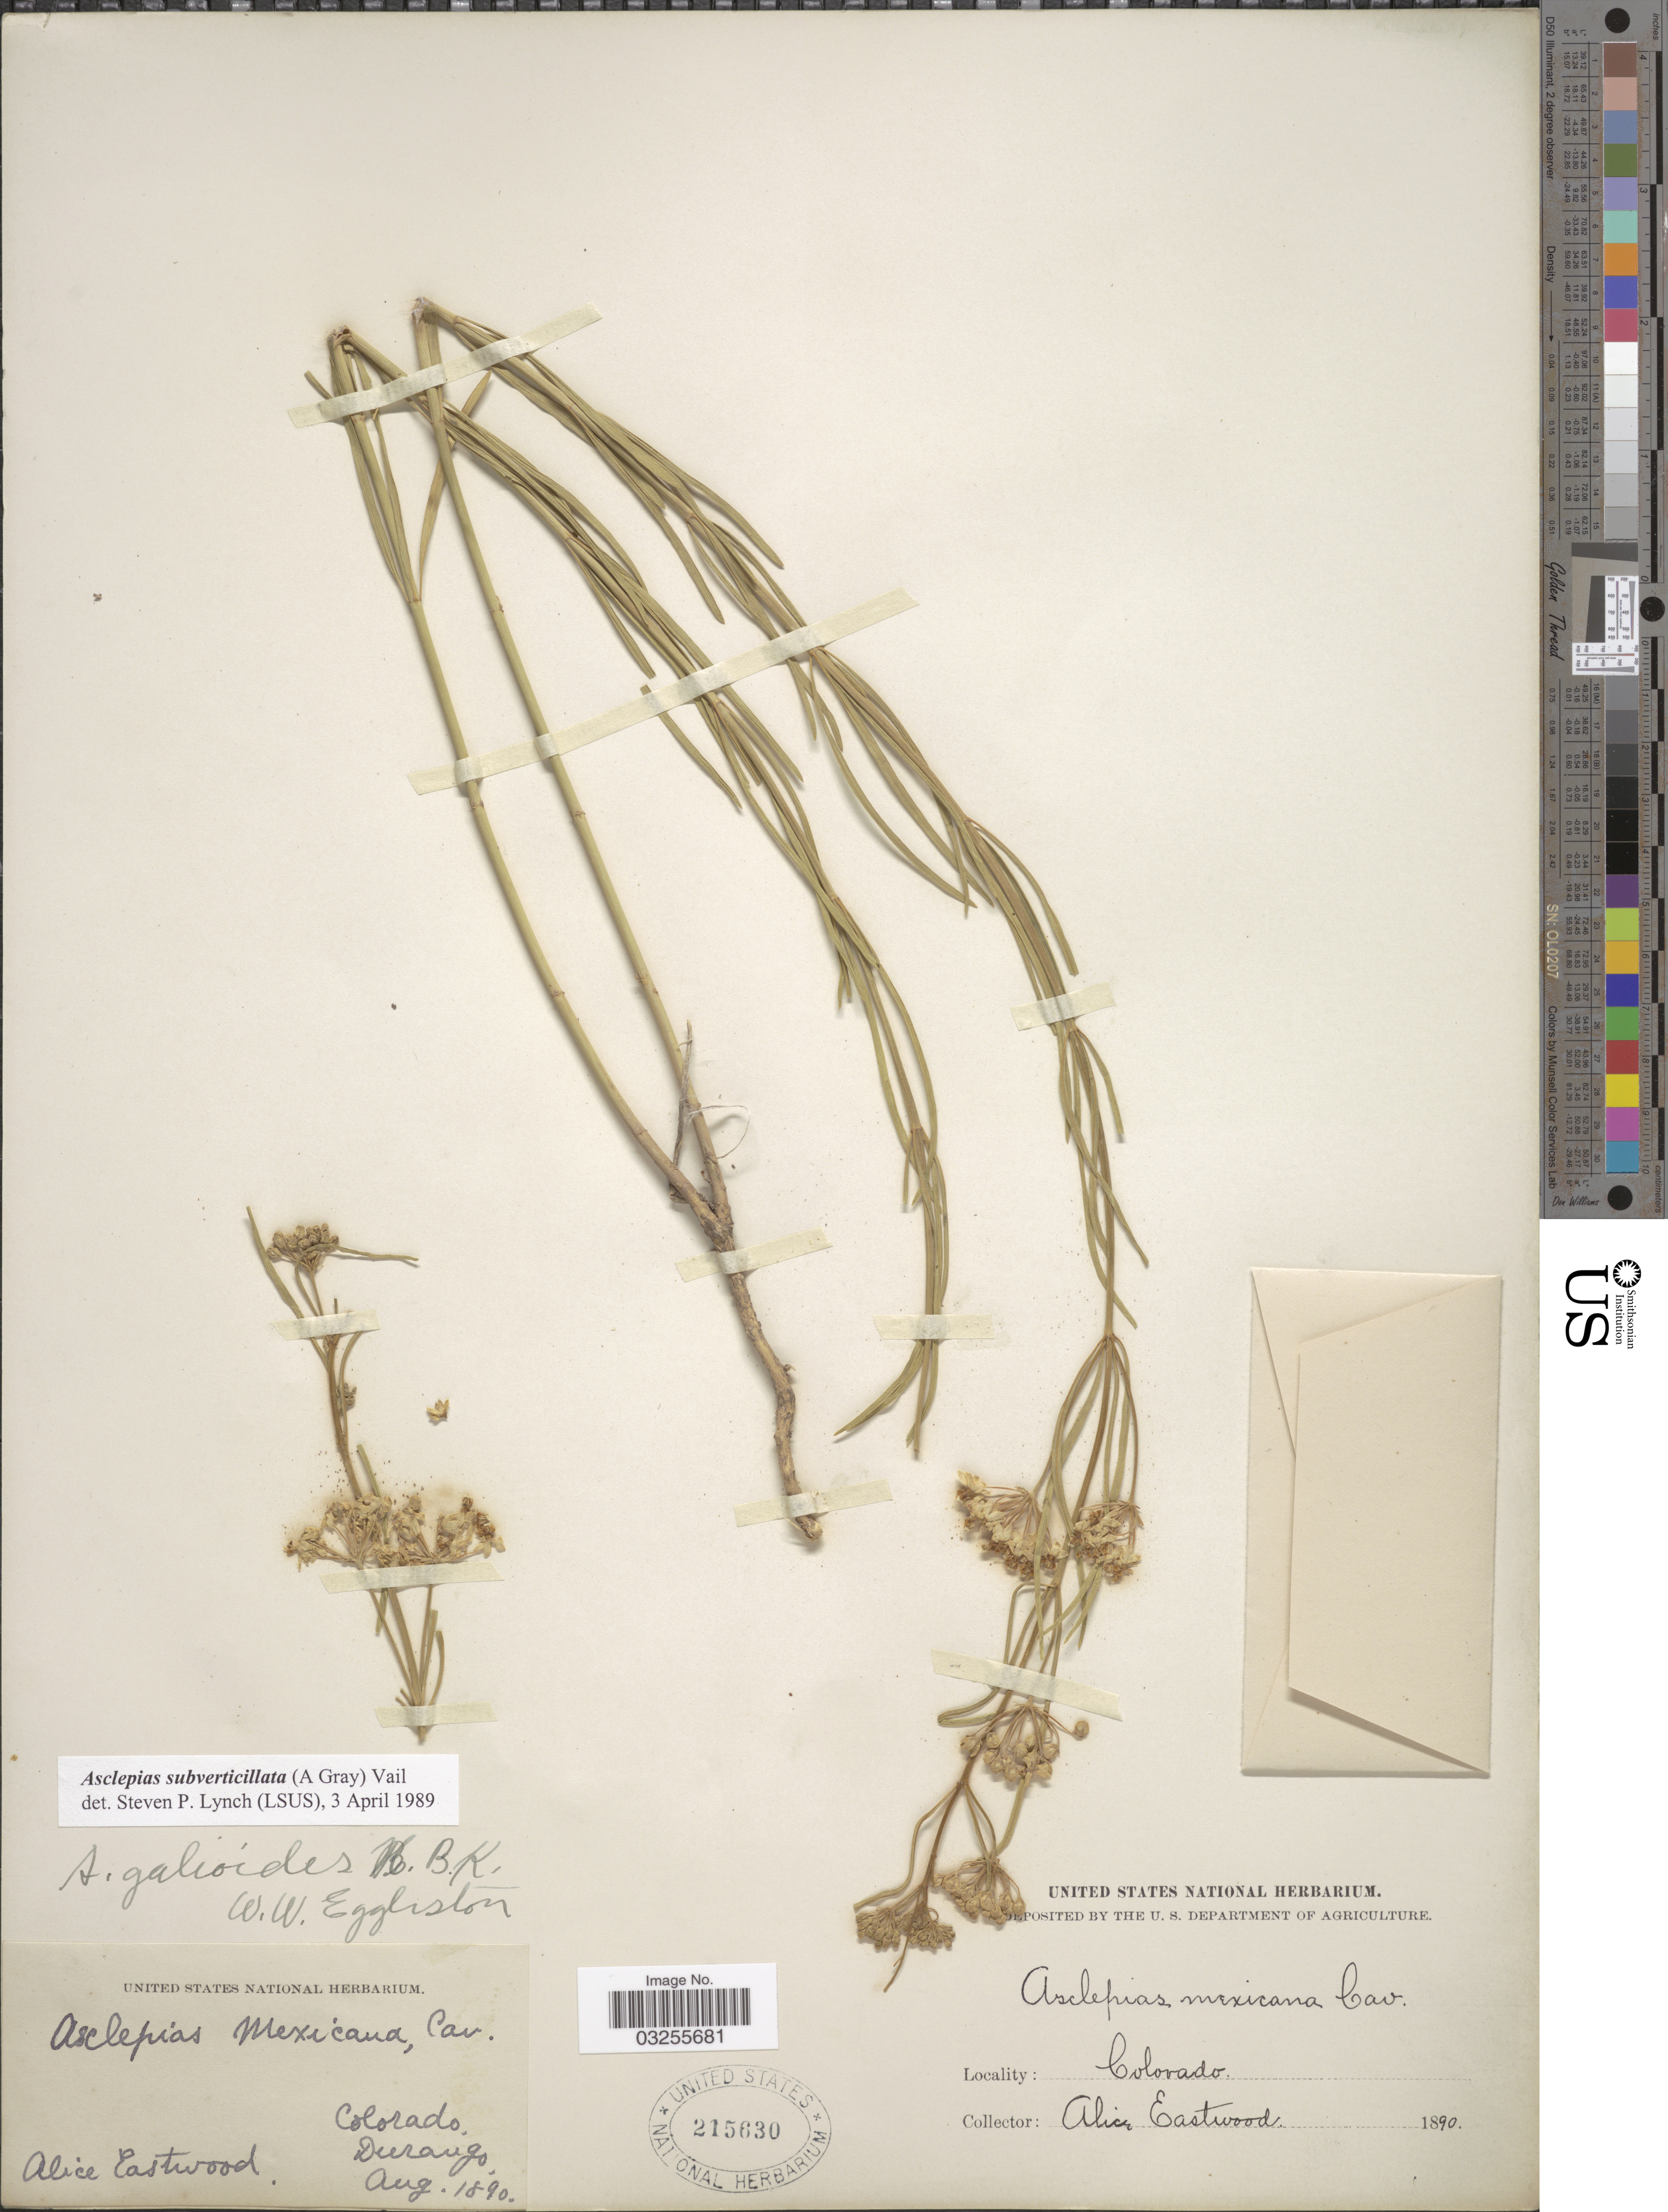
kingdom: Plantae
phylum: Tracheophyta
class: Magnoliopsida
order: Gentianales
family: Apocynaceae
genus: Asclepias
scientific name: Asclepias subverticillata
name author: (A. Gray) Vail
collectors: A. Eastwood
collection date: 1890-08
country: United States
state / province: Colorado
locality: Durango.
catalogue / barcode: US 215630